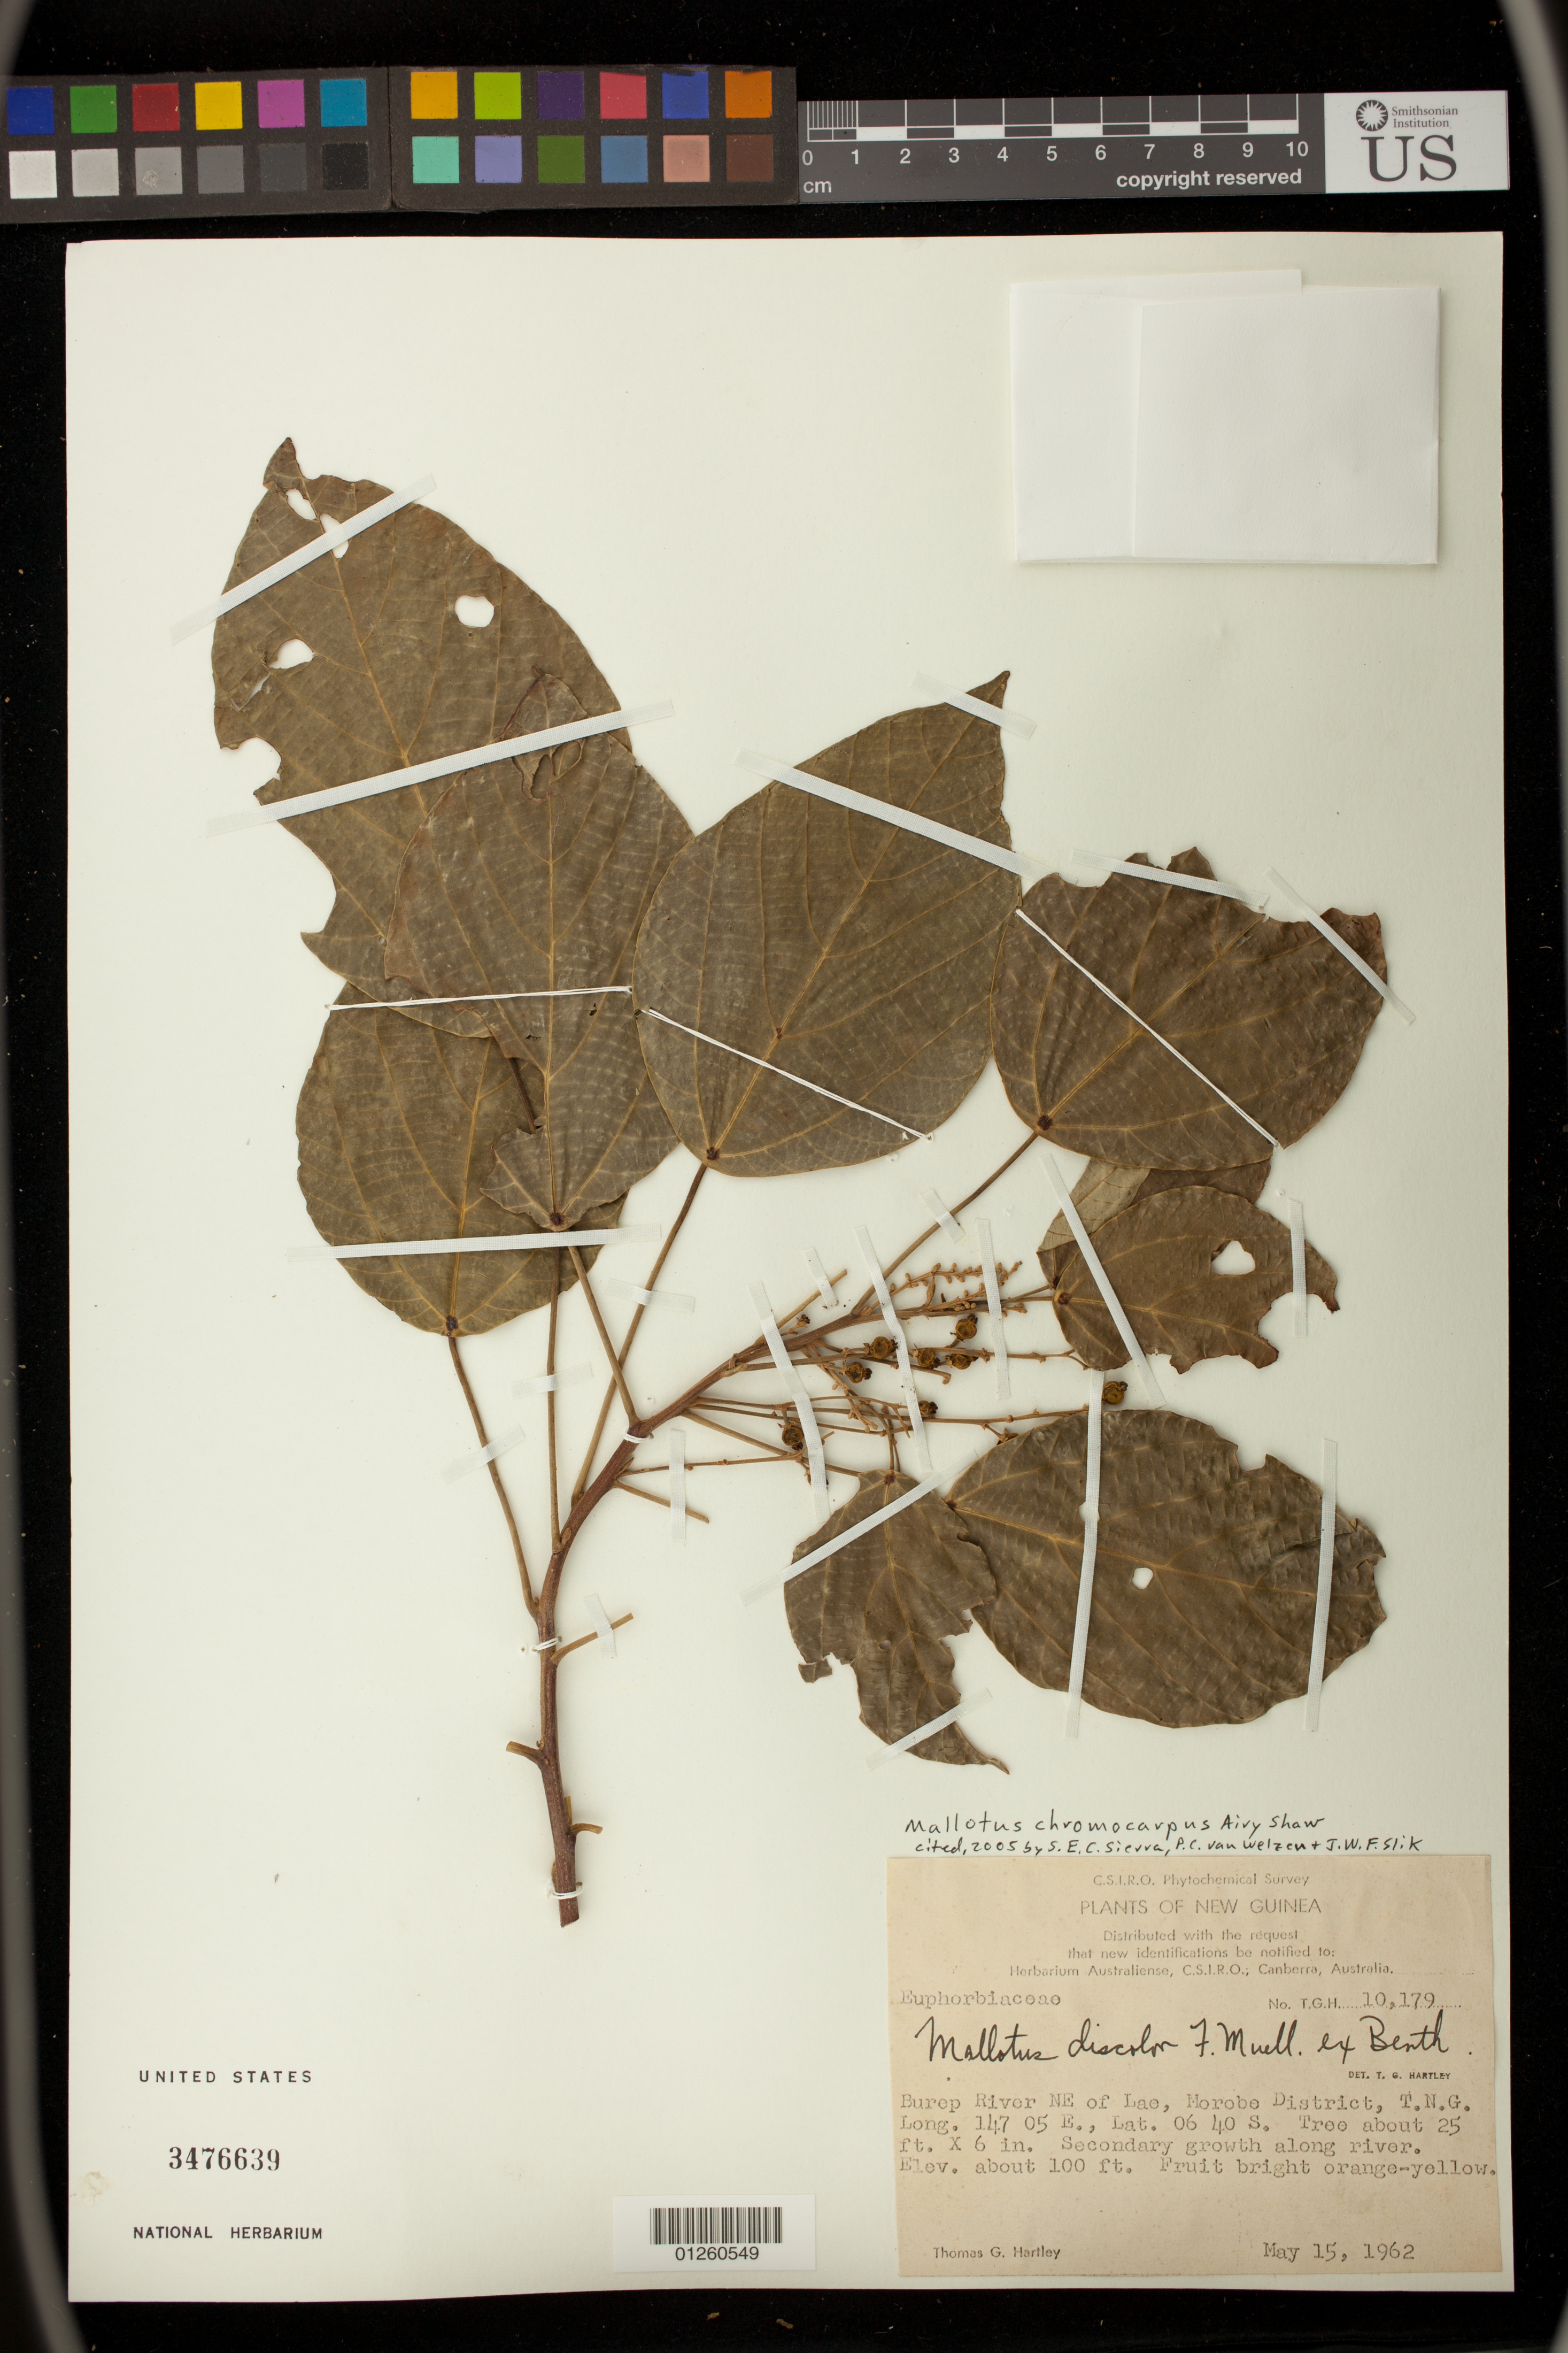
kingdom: Plantae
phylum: Tracheophyta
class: Magnoliopsida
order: Malpighiales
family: Euphorbiaceae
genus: Mallotus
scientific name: Mallotus chromocarpus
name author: Airy Shaw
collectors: T. G. Hartley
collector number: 10,179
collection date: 1962-05-15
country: Papua New Guinea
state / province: Morobe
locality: Burep River NE of Lae, T.N.G.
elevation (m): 30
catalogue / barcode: US 3476639